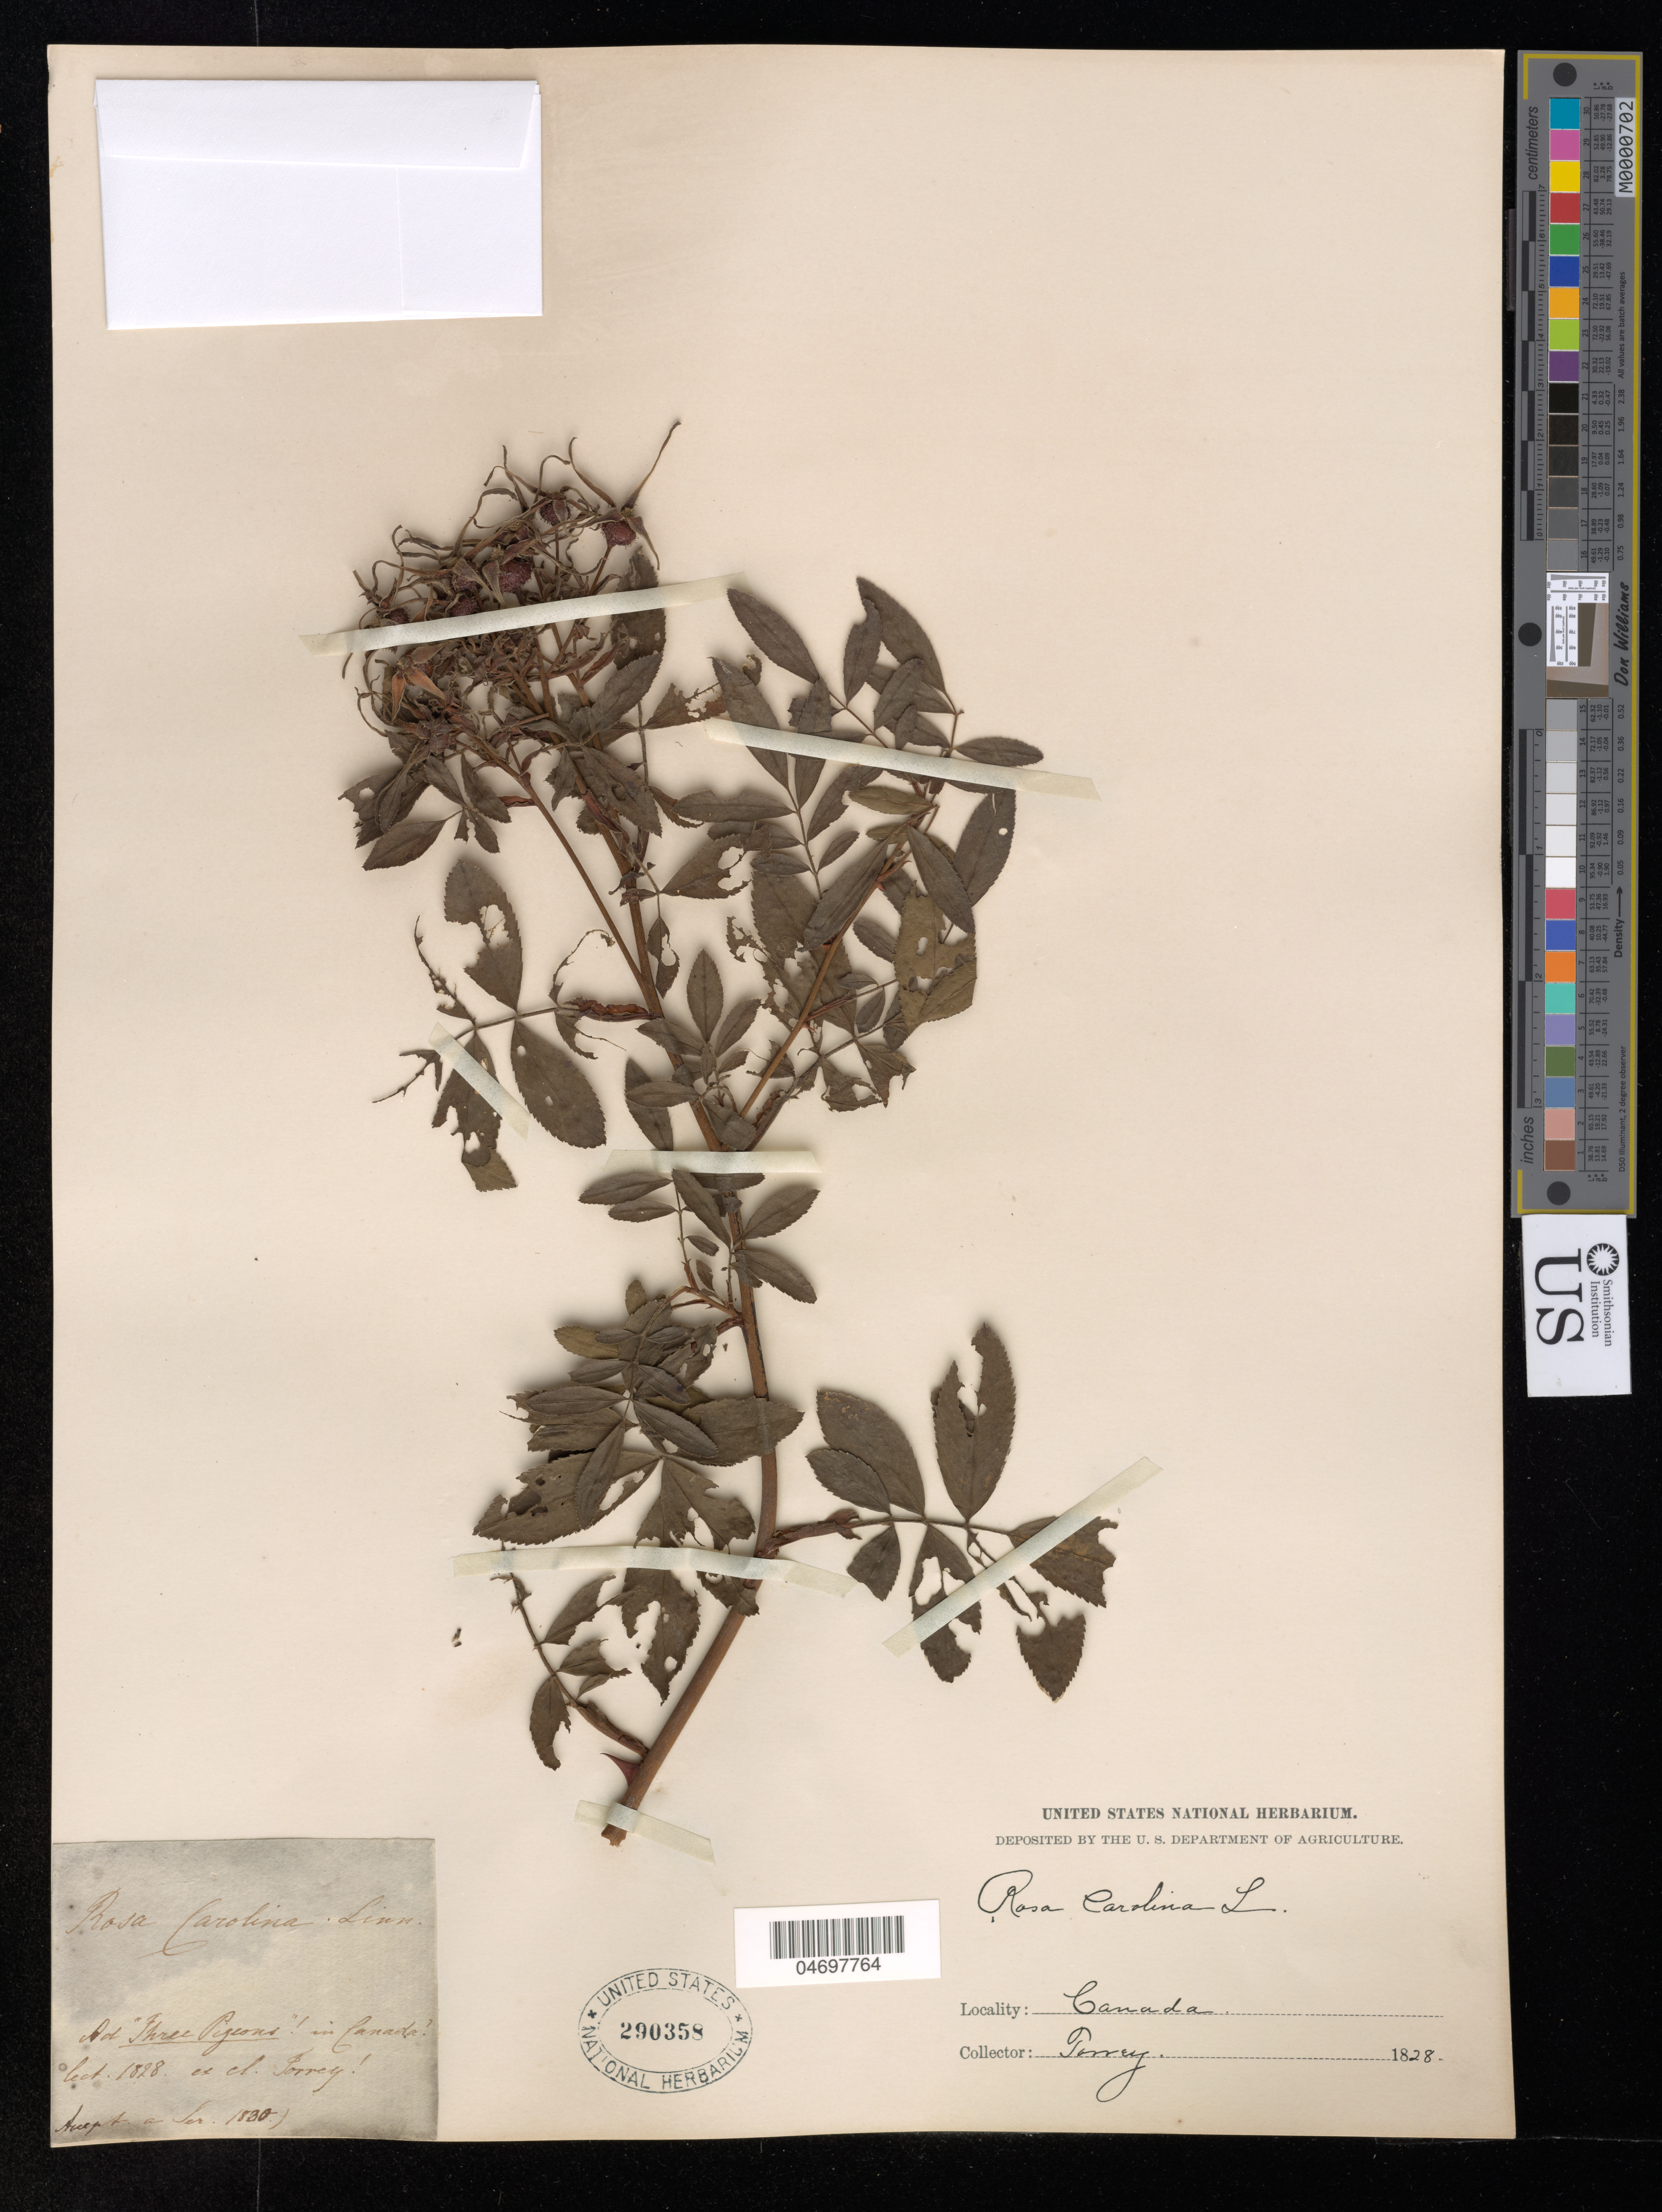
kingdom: Plantae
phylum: Tracheophyta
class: Magnoliopsida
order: Rosales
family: Rosaceae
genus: Rosa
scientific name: Rosa carolina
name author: L.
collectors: J. Torrey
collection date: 1828-10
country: Canada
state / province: Ontario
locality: Ad Cataractas Niagara.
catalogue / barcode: US 290358